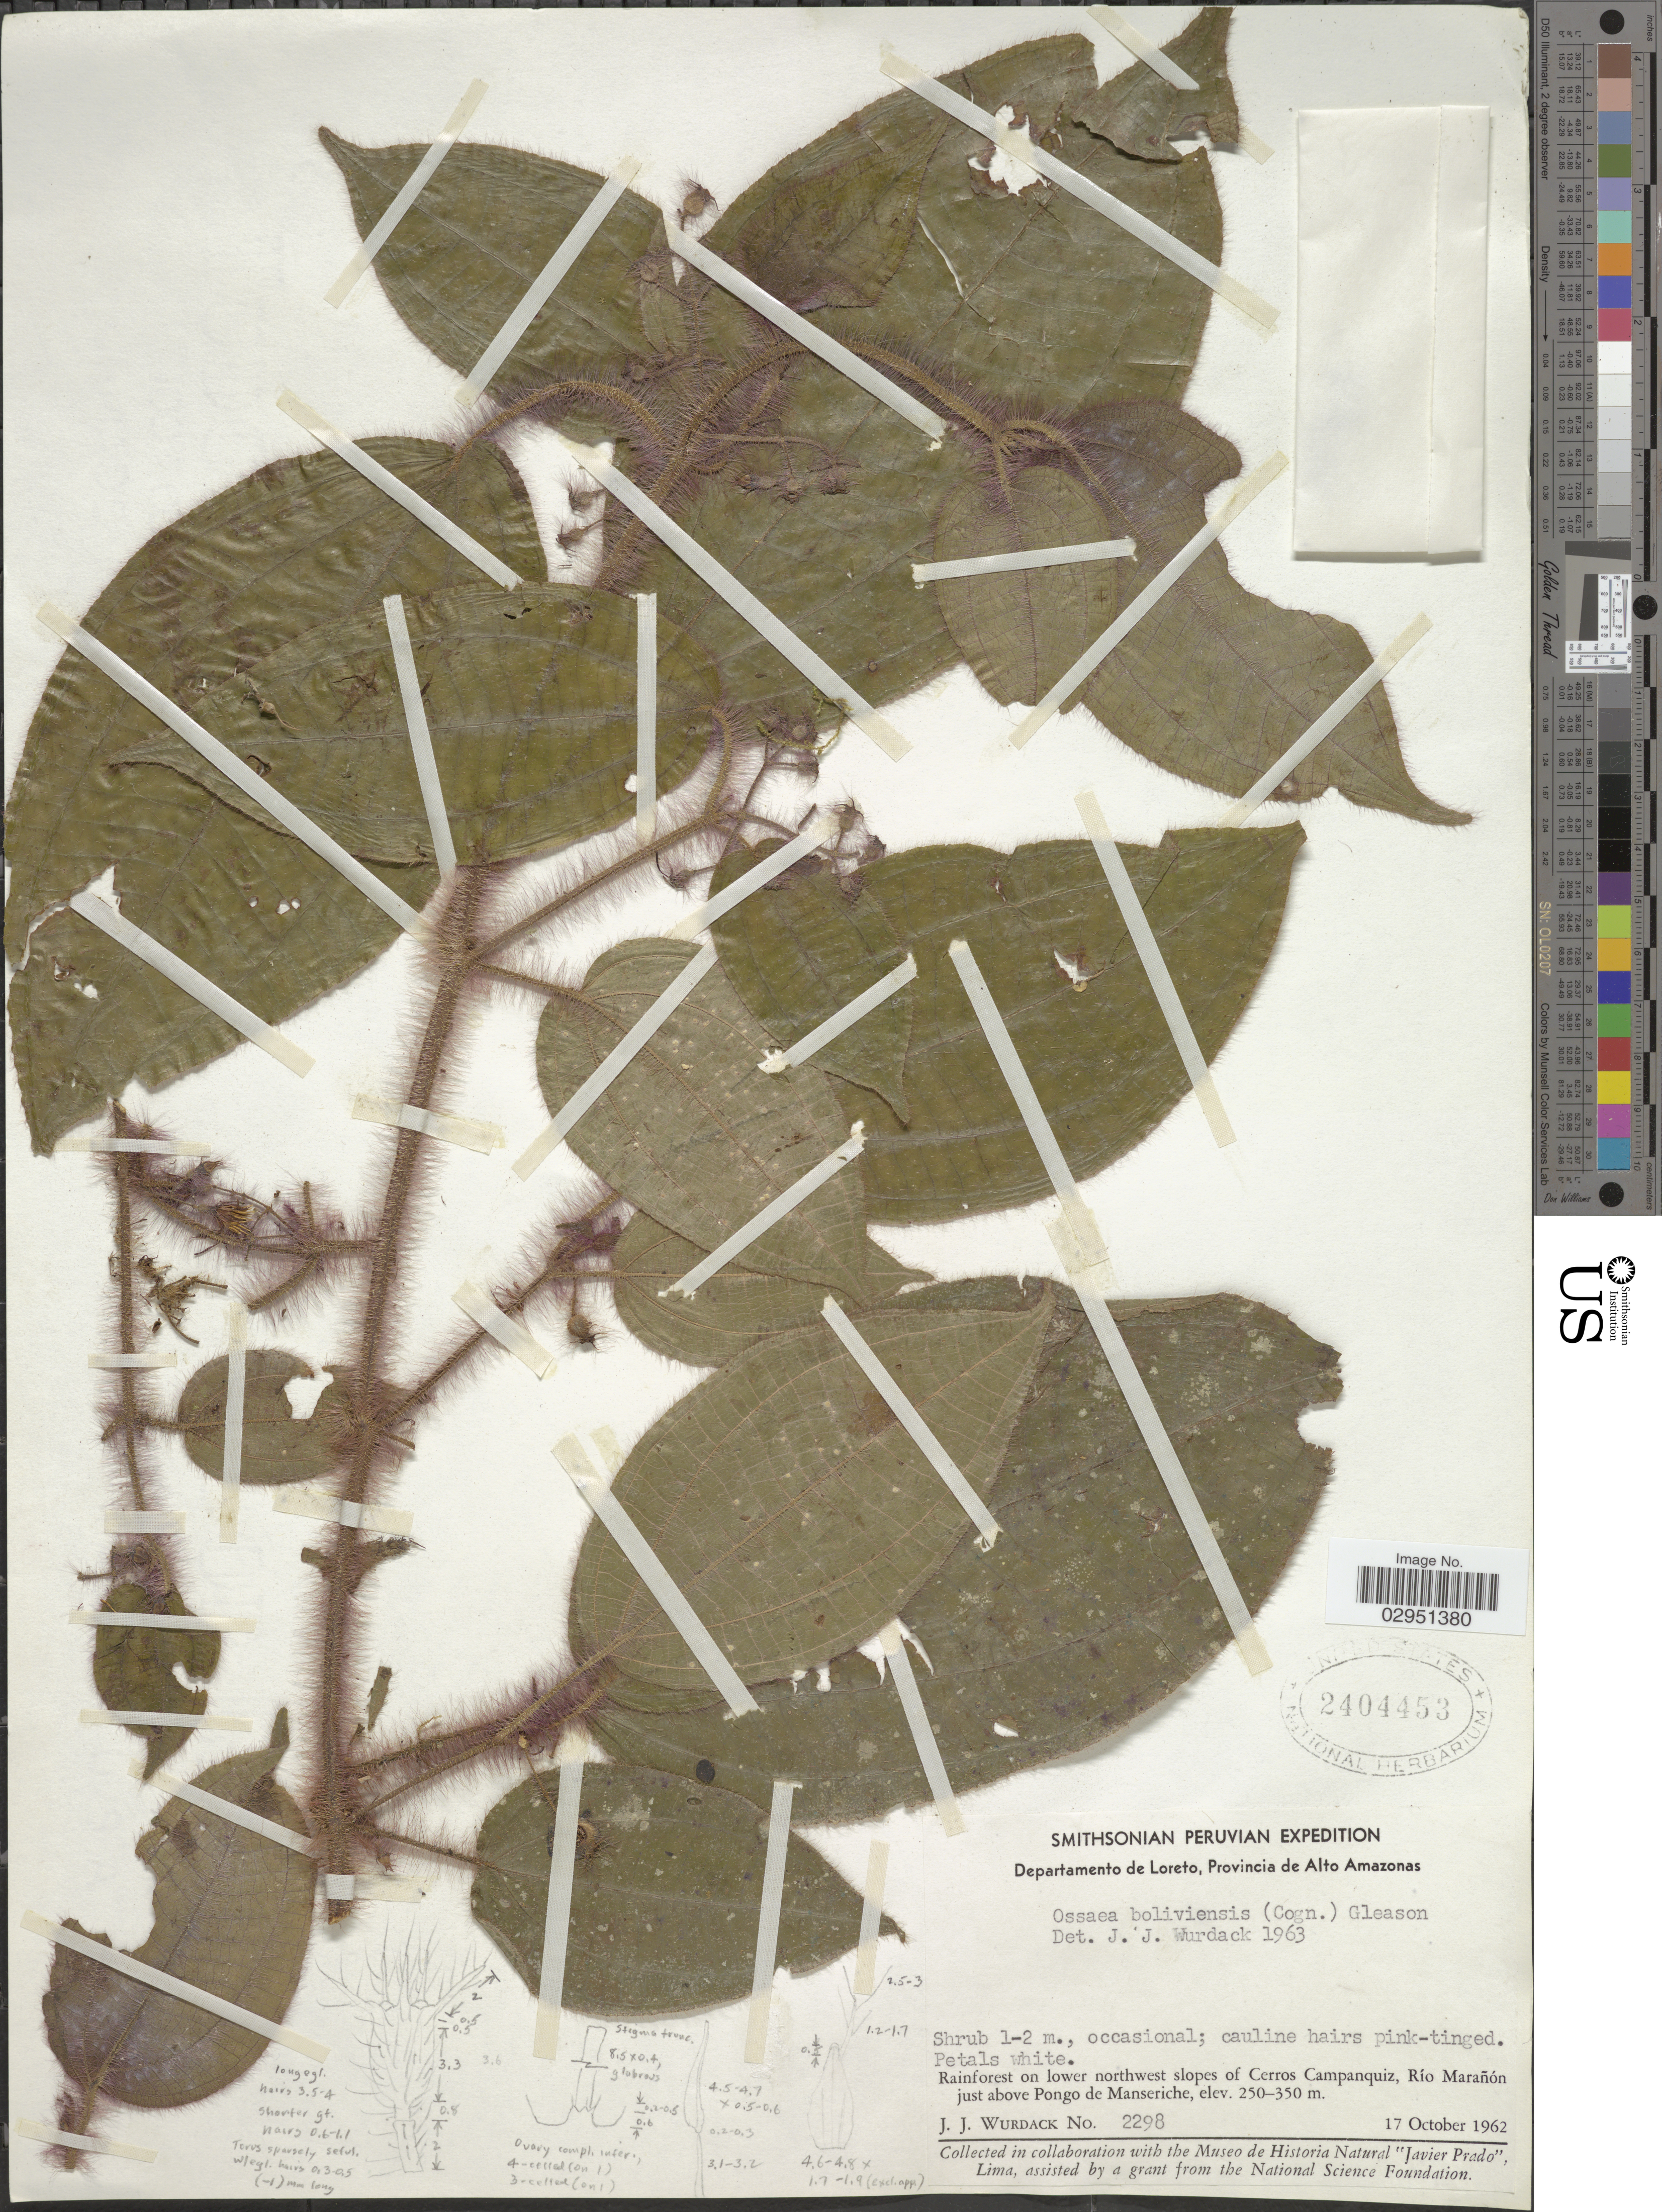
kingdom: Plantae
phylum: Tracheophyta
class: Magnoliopsida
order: Myrtales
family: Melastomataceae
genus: Ossaea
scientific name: Ossaea boliviensis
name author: (Cogn.) Gleason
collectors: J. J. Wurdack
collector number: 2298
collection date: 1962-10-17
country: Peru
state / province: Loreto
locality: Departamento de Loreto, Provincia de Alto Amazonas, Rainforest on lower northwest slopes of Cerros Campanquiz, Río Marañón, just above Pongo de Manseriche.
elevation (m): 250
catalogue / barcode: US 2404453